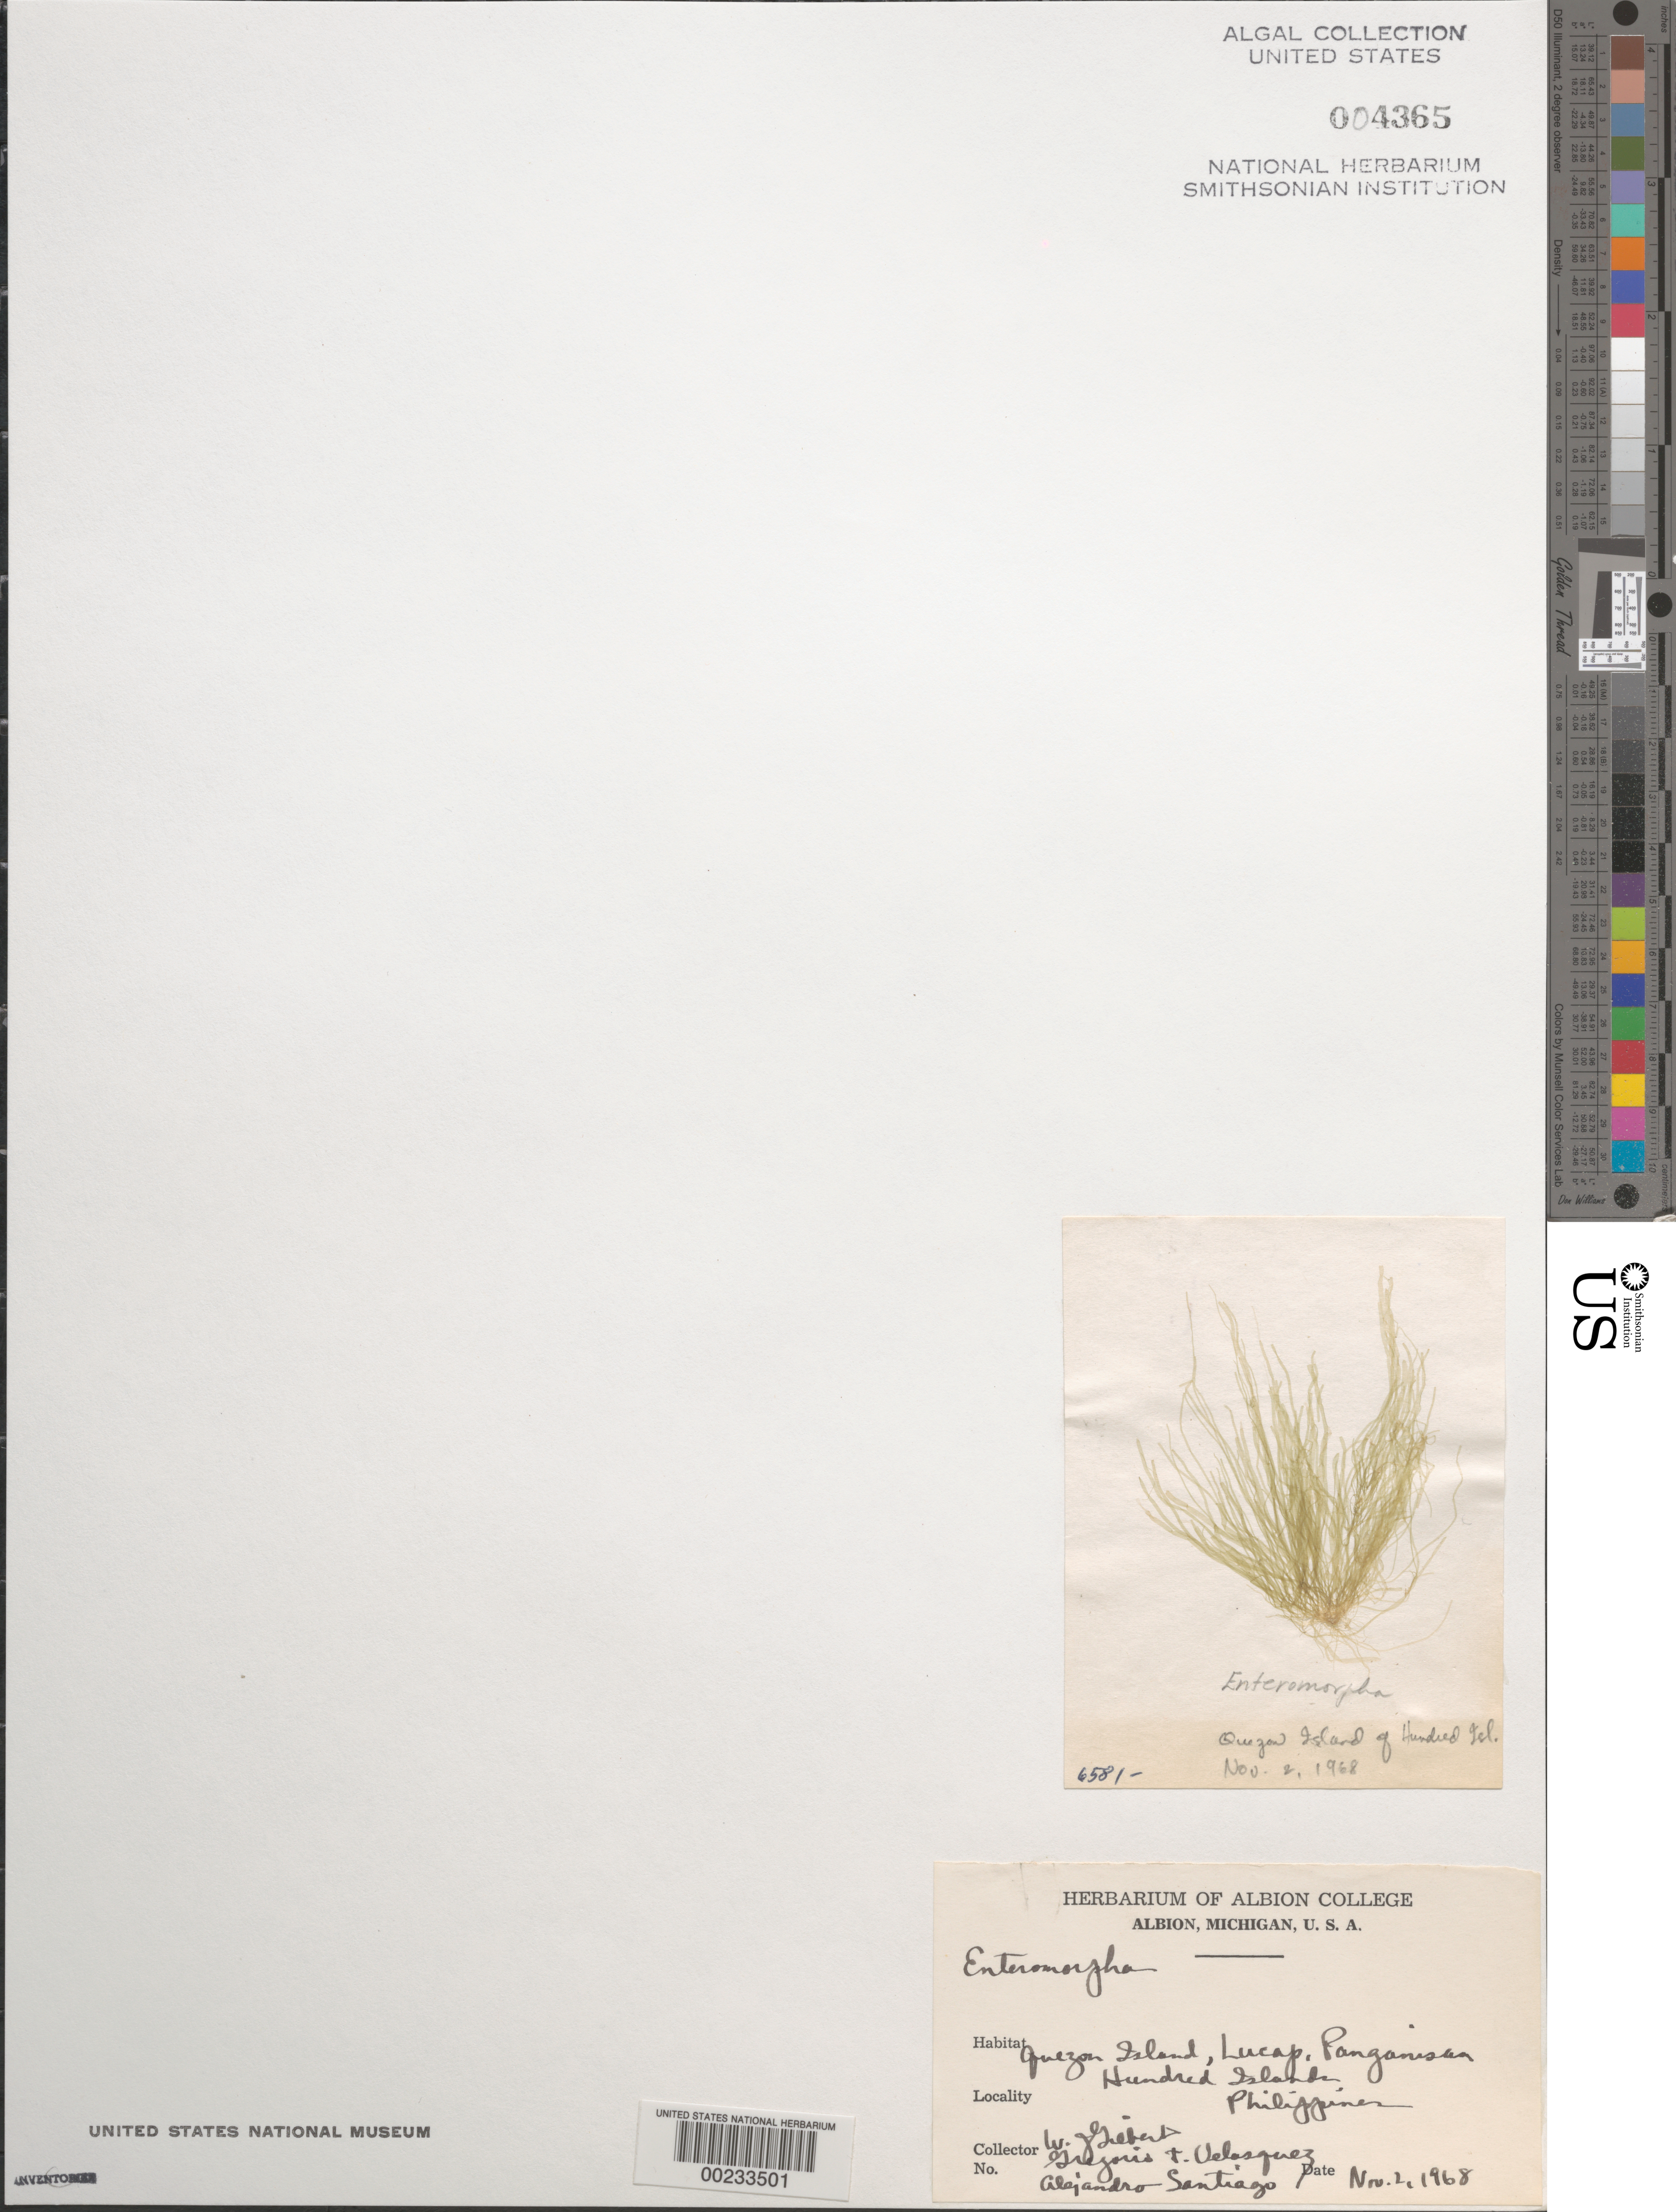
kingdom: Plantae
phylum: Chlorophyta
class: Ulvophyceae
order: Ulvales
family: Ulvaceae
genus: Ulva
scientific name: Ulva sp.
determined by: Algae name updating Project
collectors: W. J. Gilbert, G. Velasquez & A. Santiago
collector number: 6581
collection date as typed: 02 Nov 1968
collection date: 1968-11-02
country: Philippines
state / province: Ilocos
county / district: Pangasinan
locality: Quezon island, lucap, hundred islands, pangasinan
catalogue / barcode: US 4365